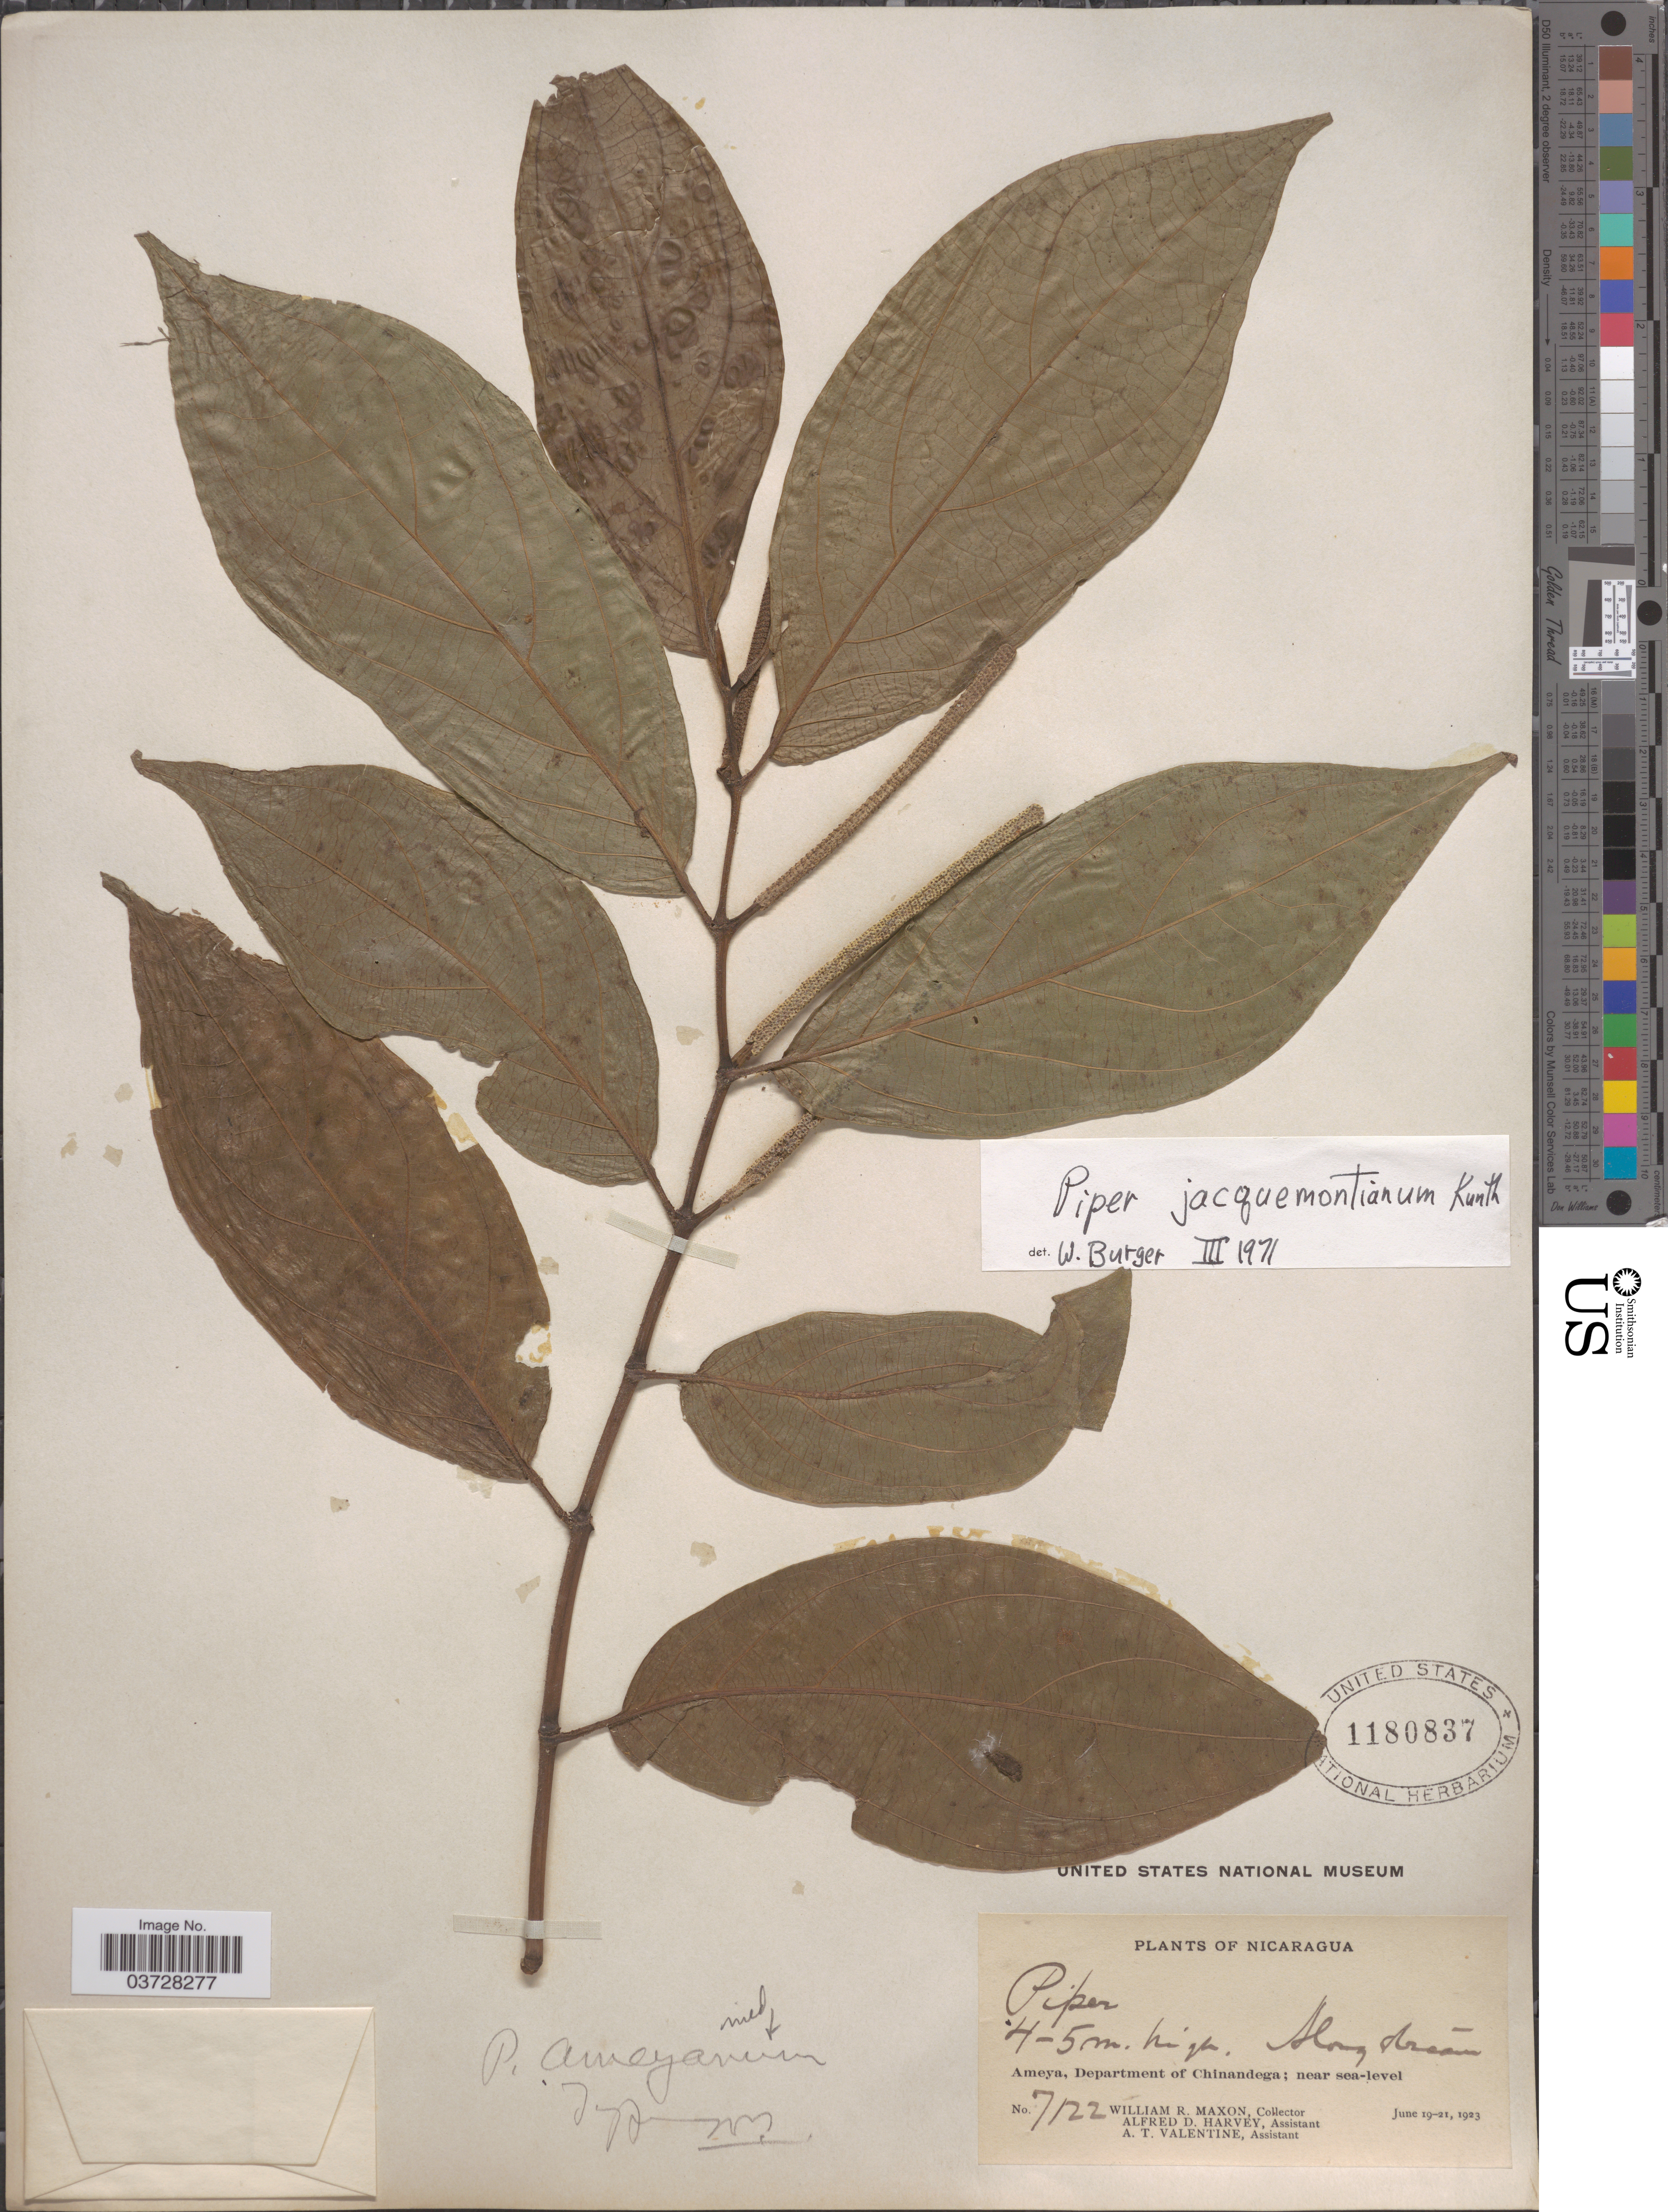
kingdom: Plantae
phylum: Tracheophyta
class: Magnoliopsida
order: Piperales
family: Piperaceae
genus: Piper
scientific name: Piper jacquemontianum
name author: Kunth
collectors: W. R. Maxon, A. D. Harvey & A. Valentine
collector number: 7122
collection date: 1923-06-19/1923-06-21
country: Nicaragua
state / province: Chinandega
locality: Ameya, Department of Chinandega.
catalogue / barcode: US 1180837